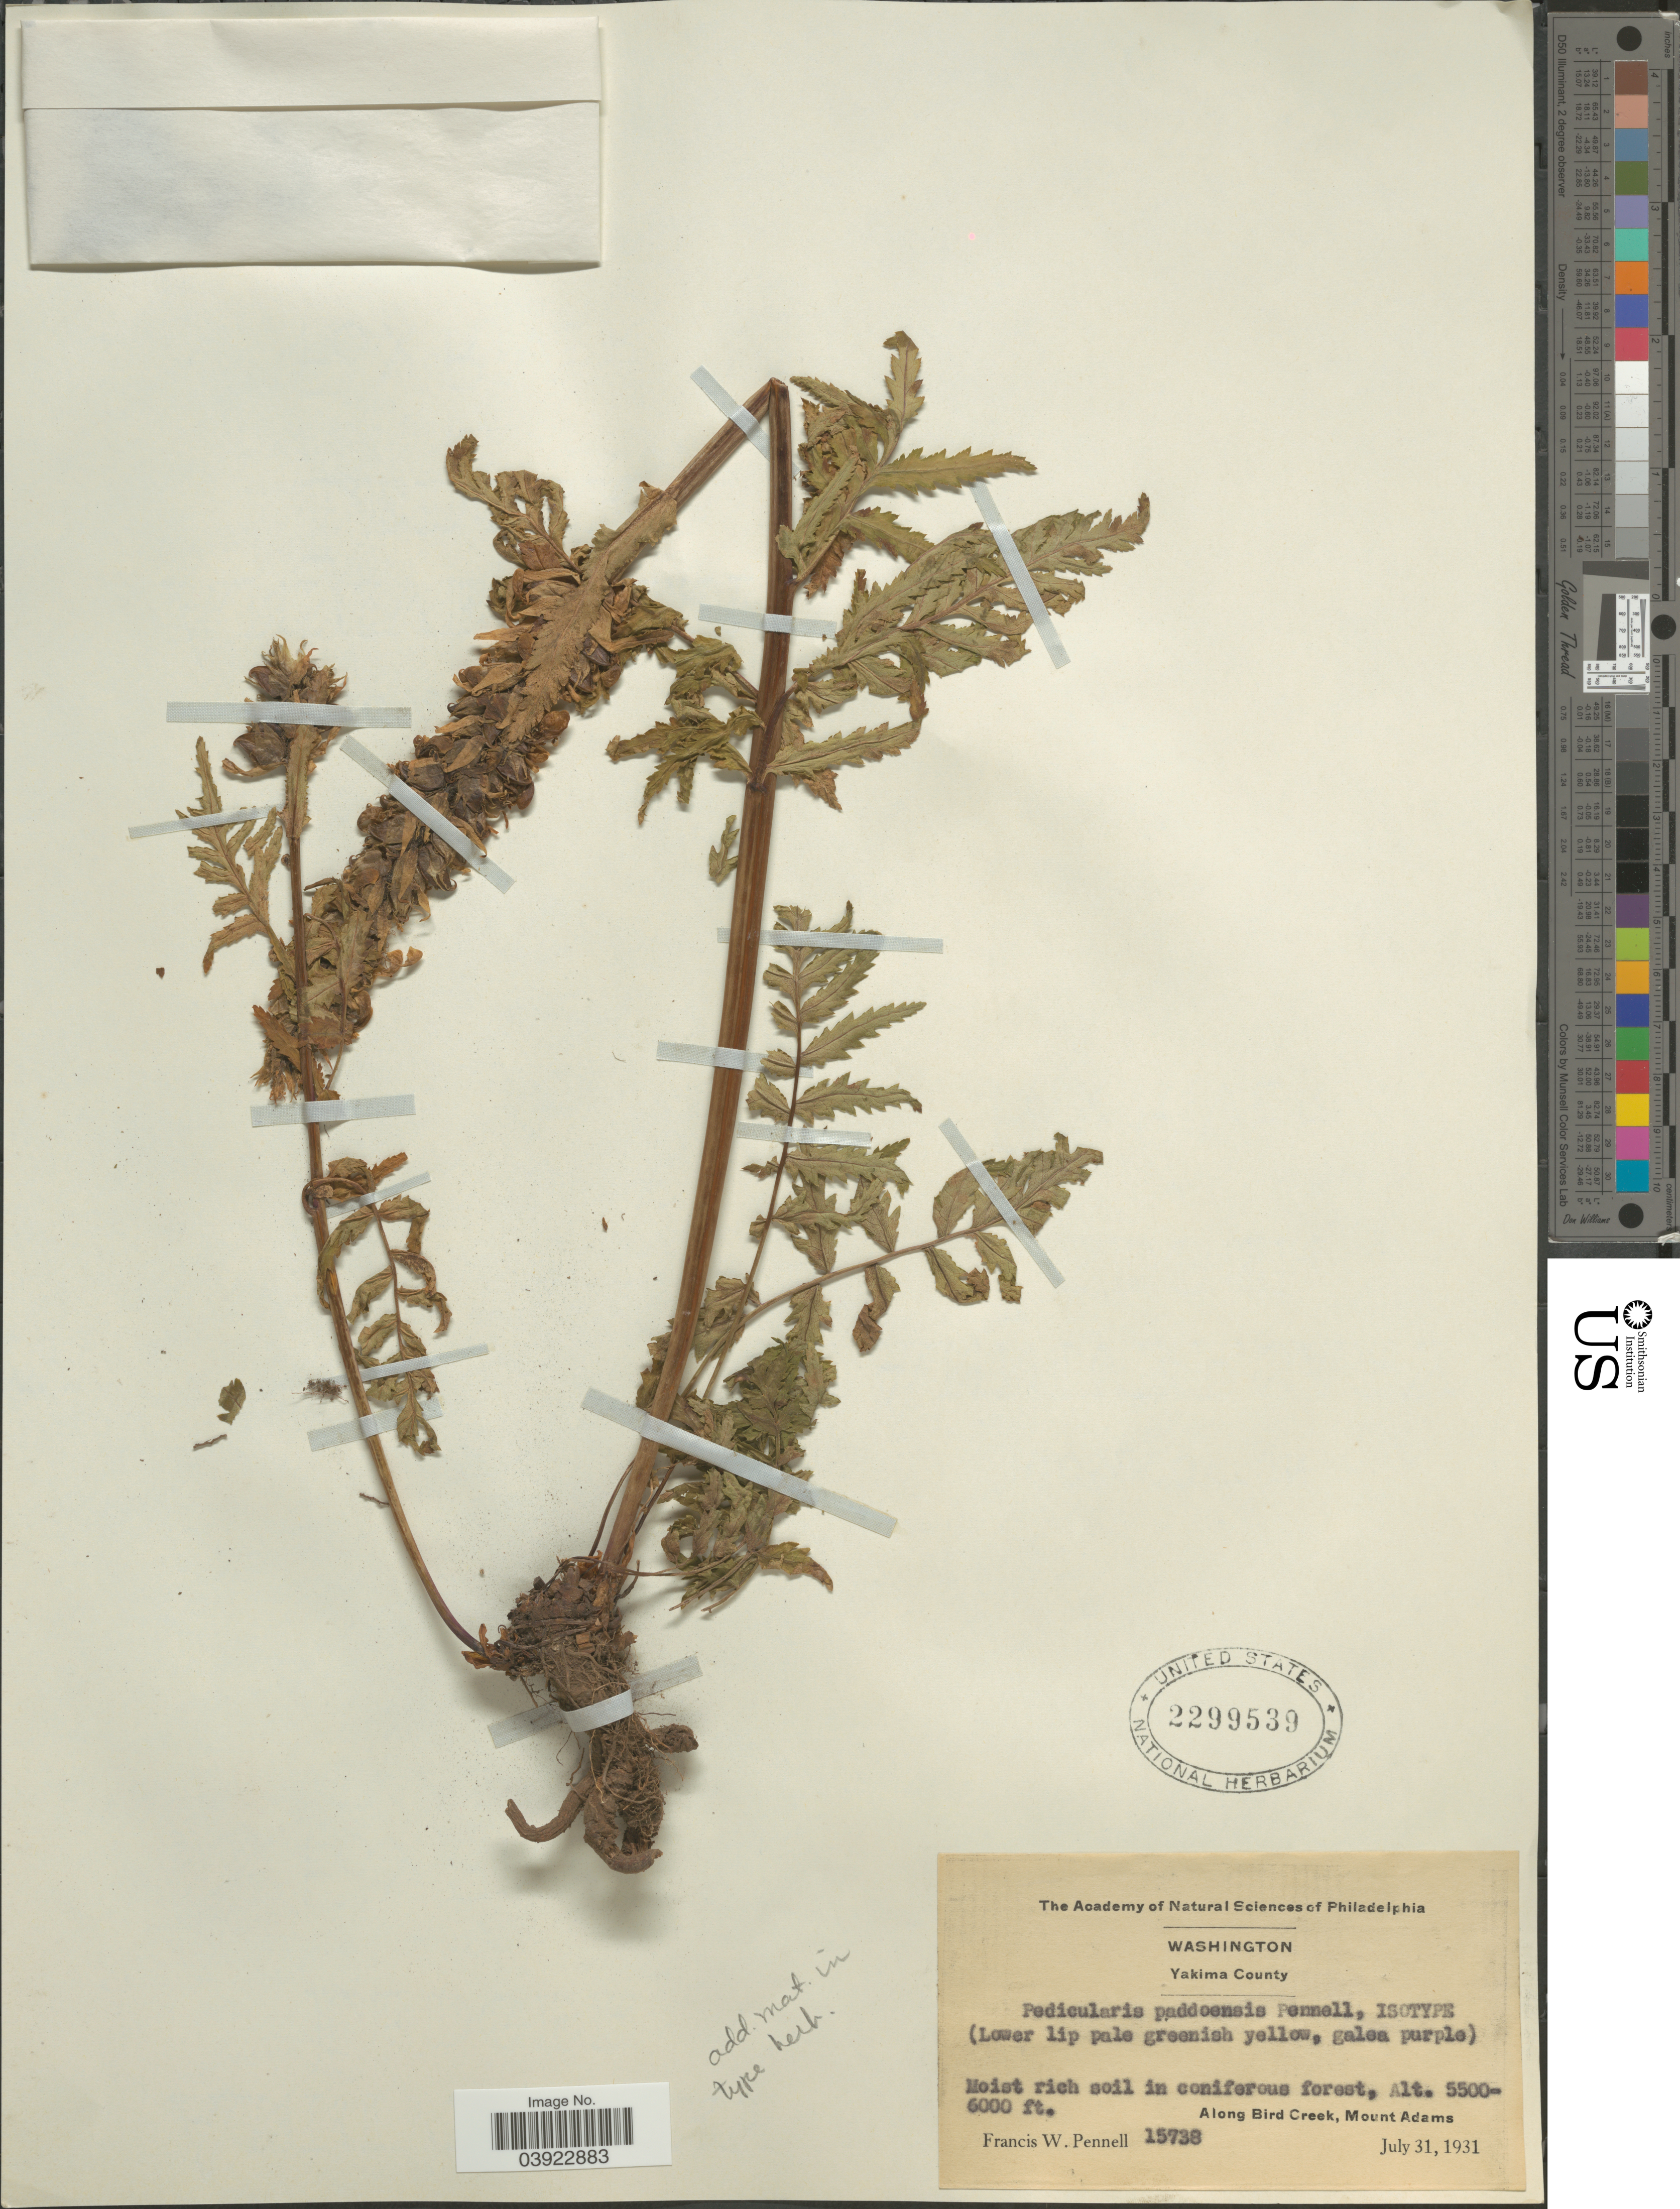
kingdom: Plantae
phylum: Tracheophyta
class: Magnoliopsida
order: Lamiales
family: Orobanchaceae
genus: Pedicularis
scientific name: Pedicularis paddoensis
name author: Pennell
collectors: F. W. Pennell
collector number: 15738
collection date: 1931-07-31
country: United States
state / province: Washington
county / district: Yakima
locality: Yakima County. Along Bird Creek, Mount Adams.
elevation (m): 1676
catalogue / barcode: US 2299539